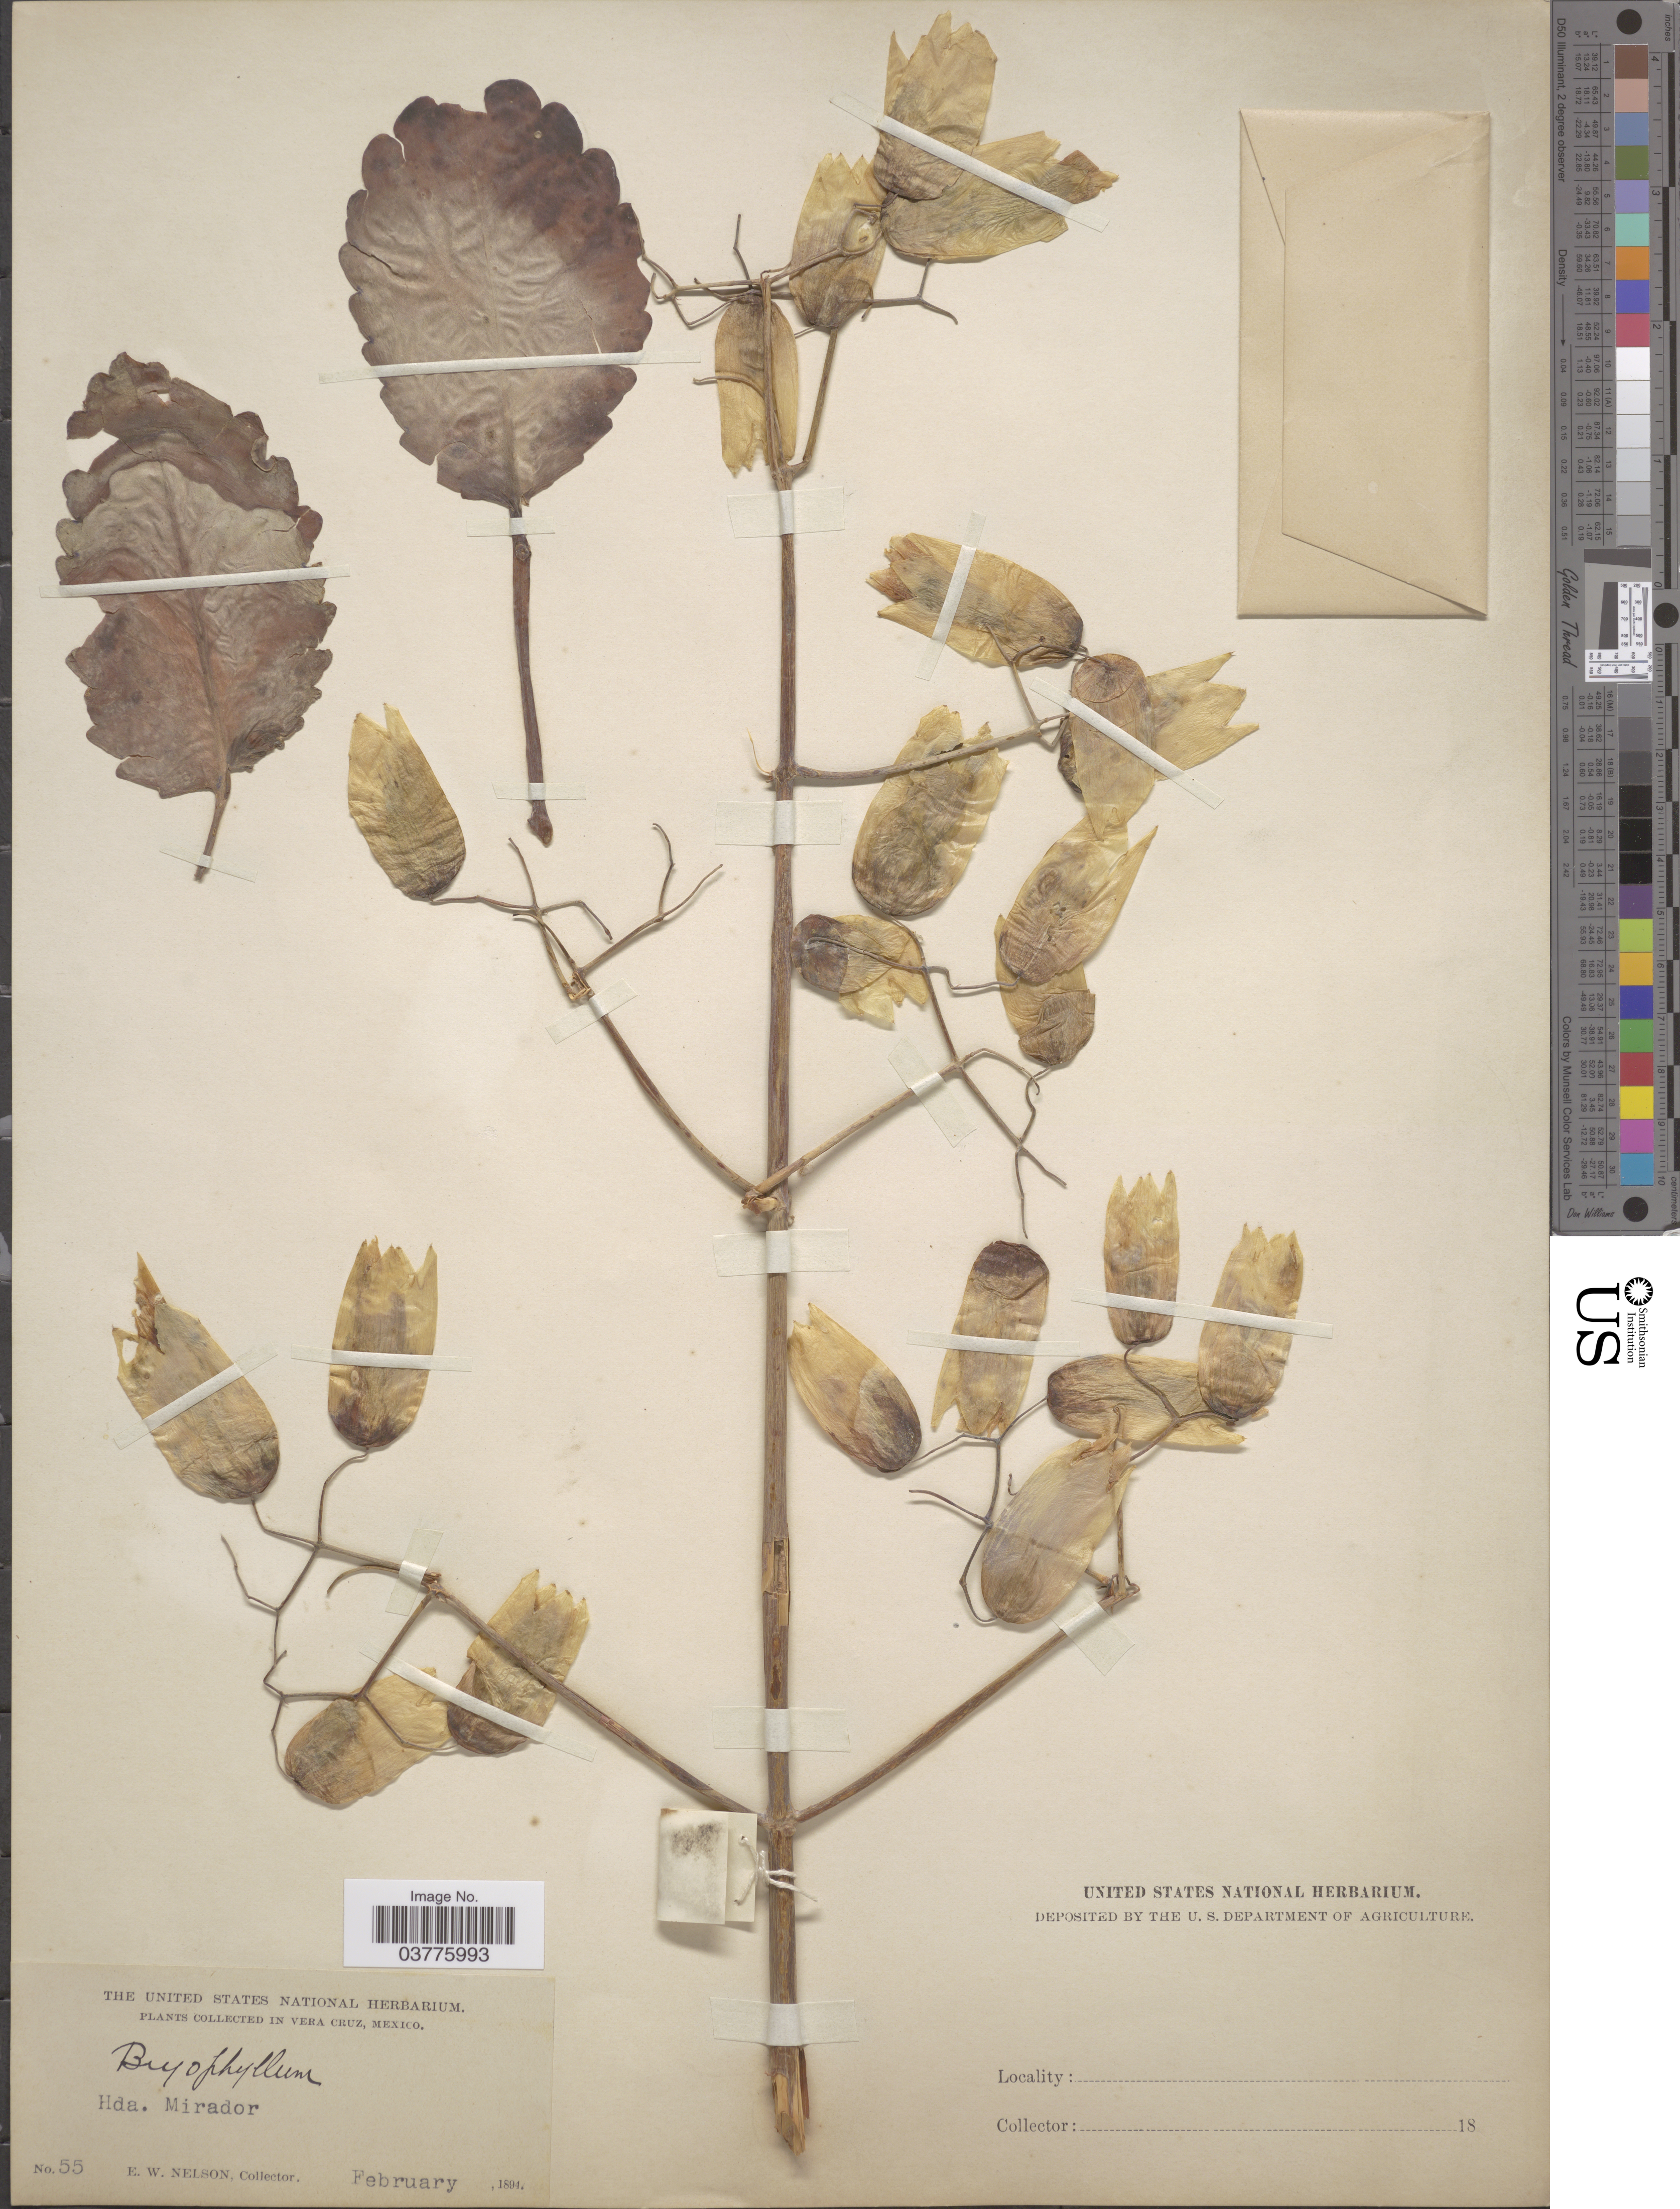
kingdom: Plantae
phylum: Tracheophyta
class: Magnoliopsida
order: Saxifragales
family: Crassulaceae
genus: Kalanchoe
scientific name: Kalanchoe pinnata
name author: (Lam.) Pers.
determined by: Strong, Mark T., (BOT), Smithsonian Institution - National Museum of Natural History (UNITED STATES)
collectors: E. W. Nelson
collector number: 55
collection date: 1894-02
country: Mexico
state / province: Veracruz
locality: Vera Cruz. Hda. Mirador.